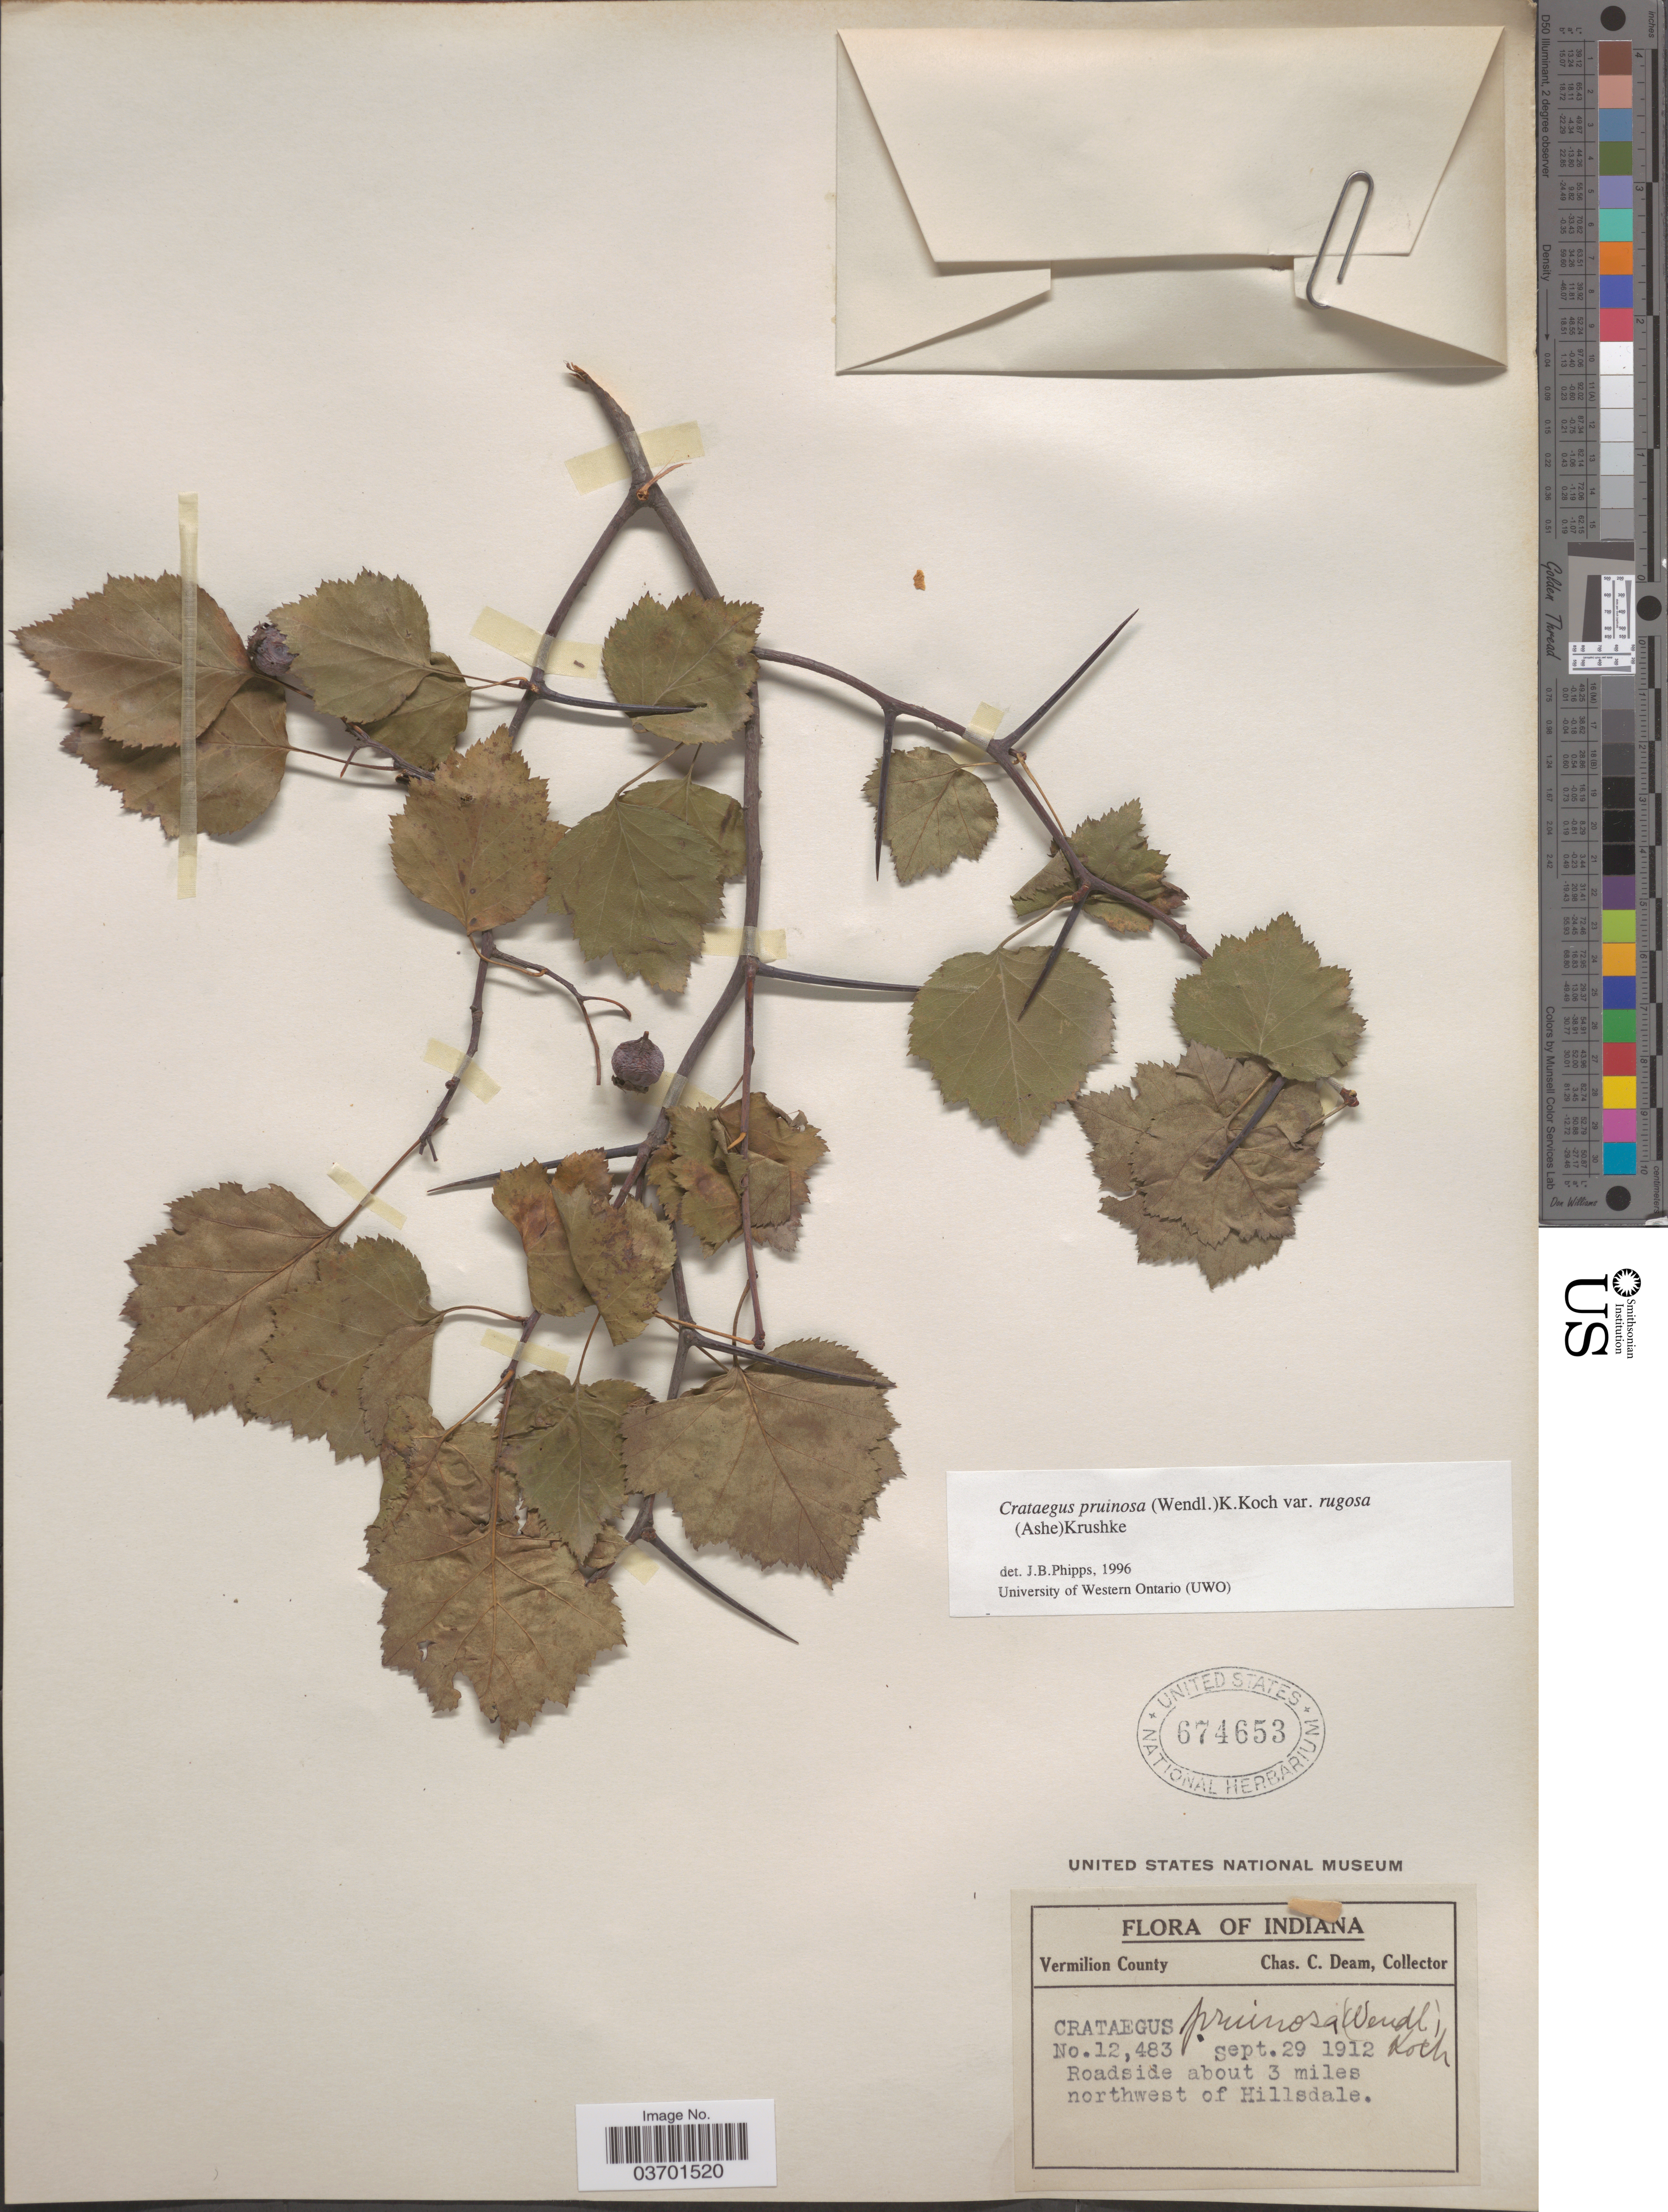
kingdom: Plantae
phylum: Tracheophyta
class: Magnoliopsida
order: Rosales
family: Rosaceae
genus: Crataegus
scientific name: Crataegus pruinosa var. rugosa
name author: (Ashe) Kruschke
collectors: C. C. Deam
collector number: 12483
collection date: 1912-09-29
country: United States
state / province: Indiana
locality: Vermilion County. Roadside about 3 miles northwest of Hillsdale.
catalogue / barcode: US 674653